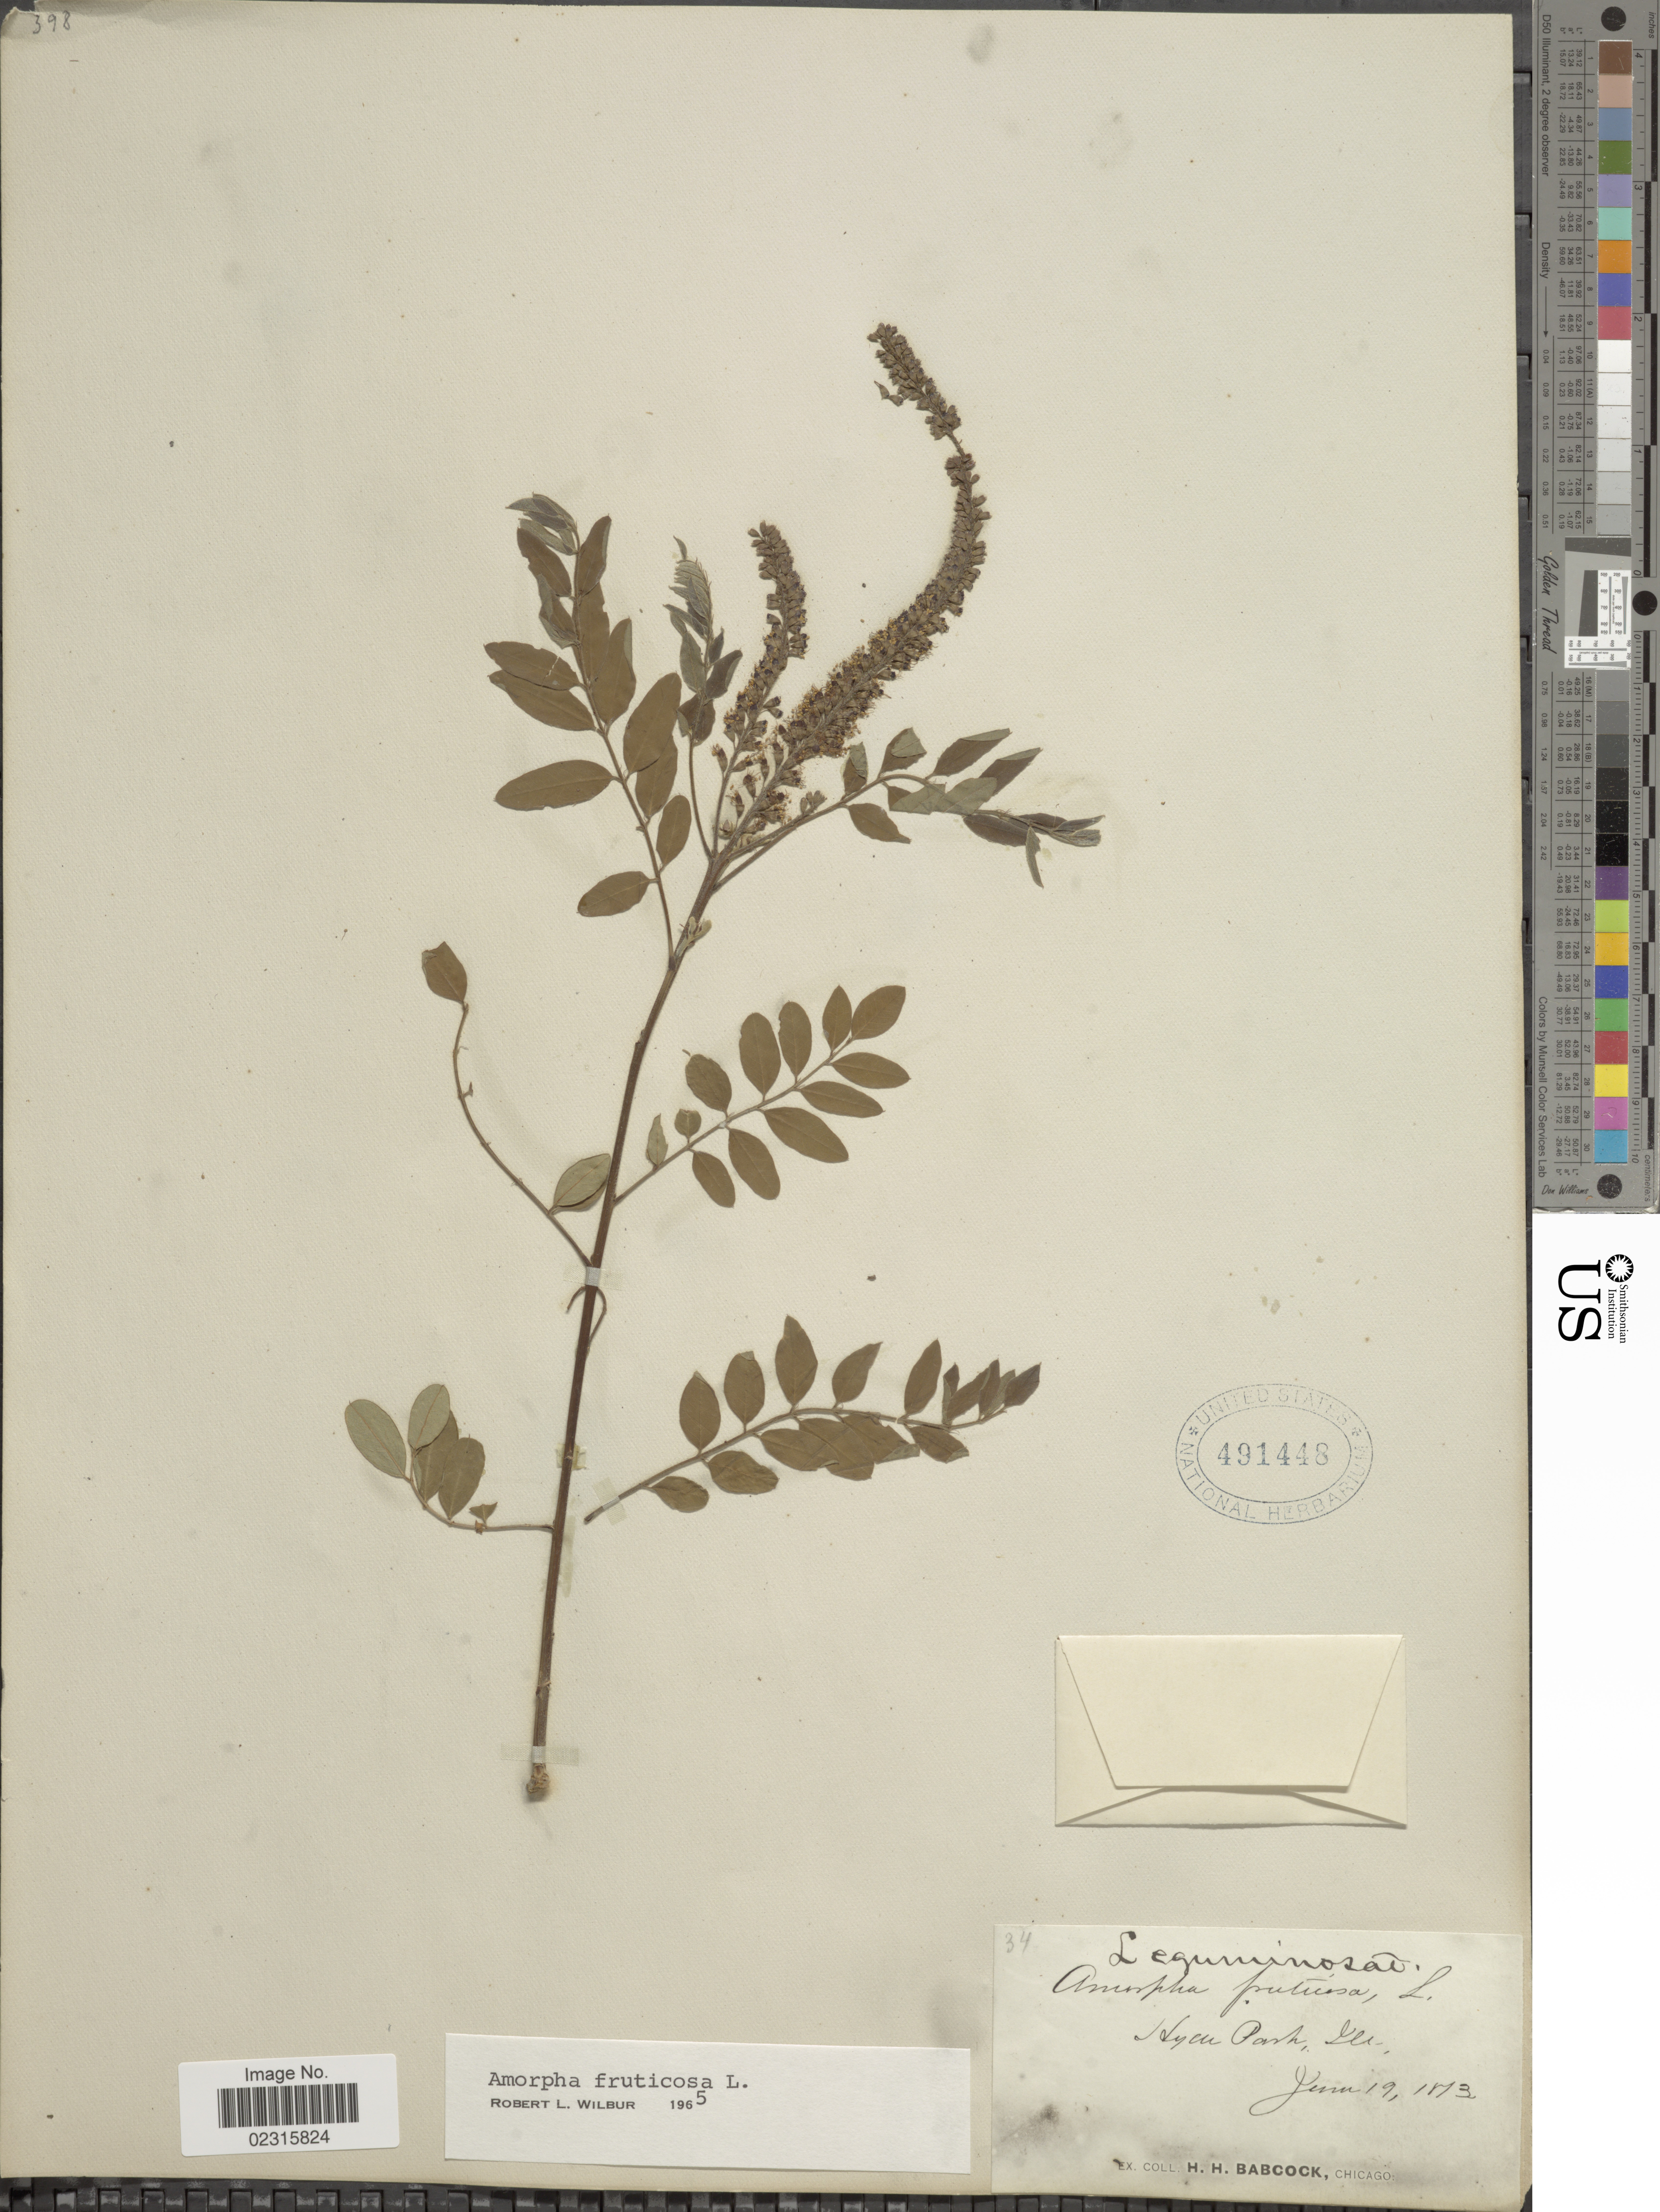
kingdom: Plantae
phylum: Tracheophyta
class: Magnoliopsida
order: Fabales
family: Fabaceae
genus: Amorpha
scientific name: Amorpha fruticosa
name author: L.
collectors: H. Babcock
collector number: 34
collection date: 1813-06-19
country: United States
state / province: Illinois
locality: Hyde Park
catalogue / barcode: US 491448